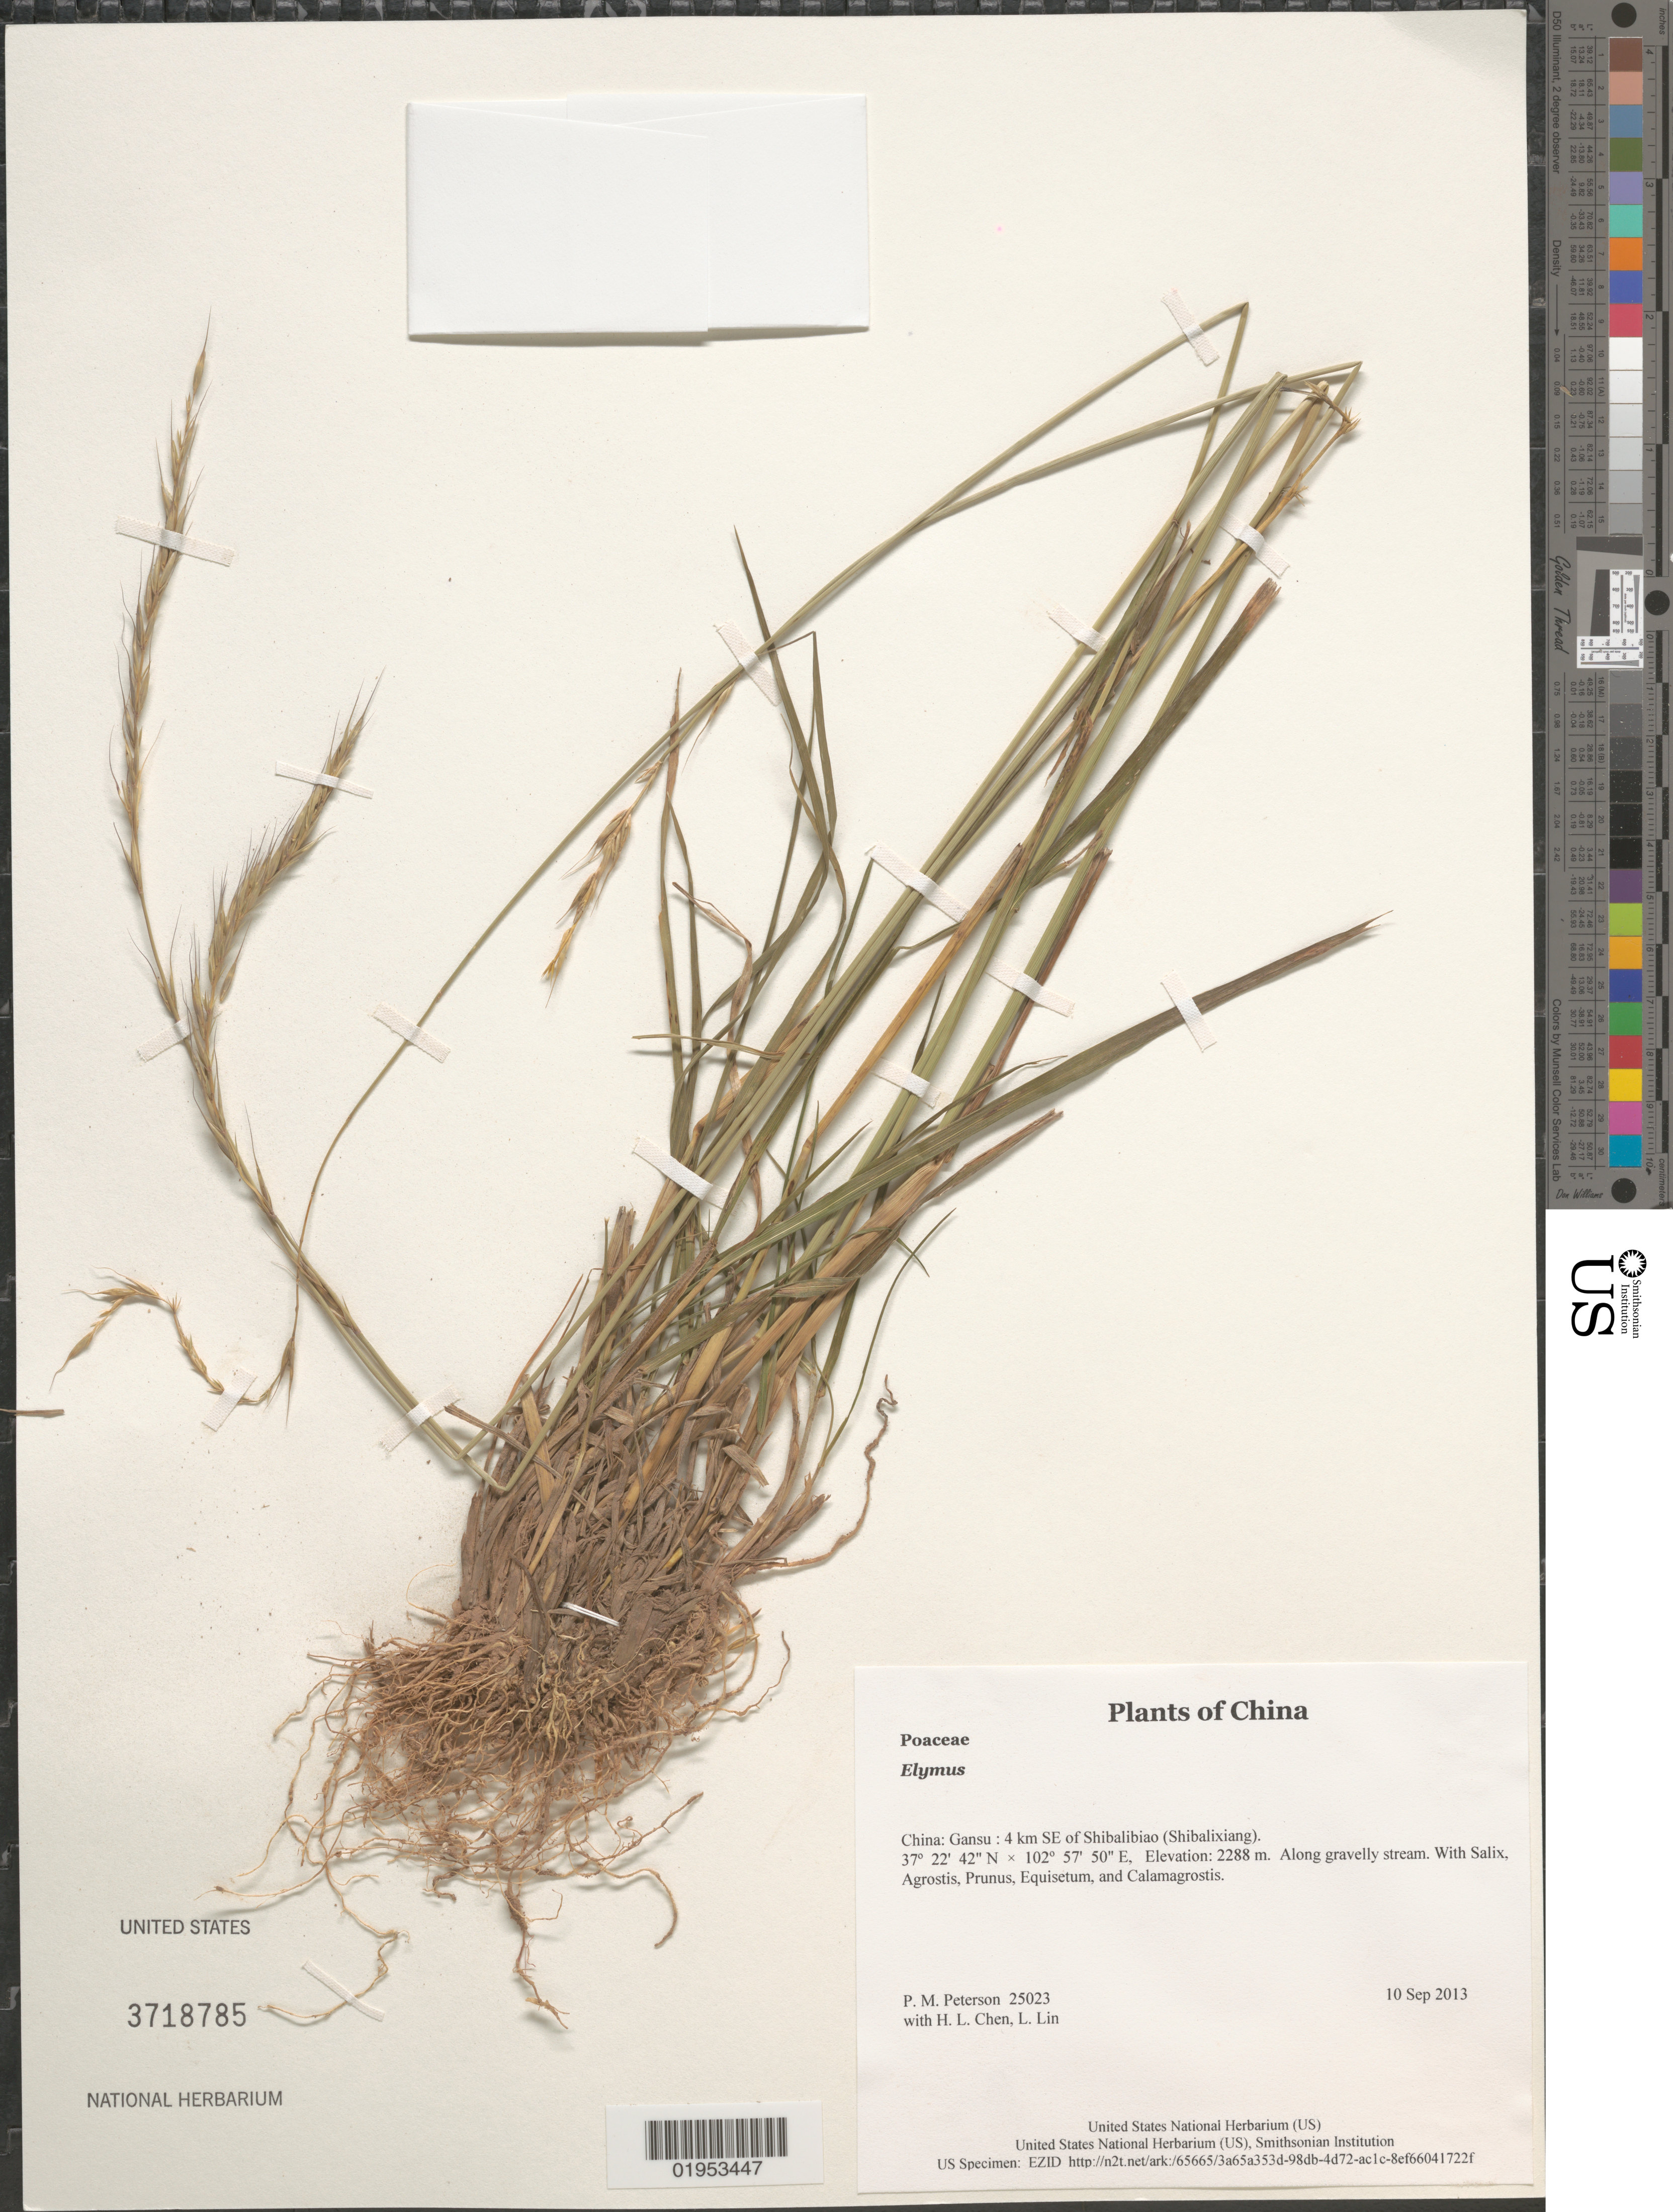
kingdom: Plantae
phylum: Tracheophyta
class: Liliopsida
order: Poales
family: Poaceae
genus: Elymus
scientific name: Elymus sp.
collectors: P. M. Peterson, H. L. Chen & L. Lin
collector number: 25023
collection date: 2013-09-10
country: China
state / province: Gansu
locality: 4 km SE of Shibalibiao (Shibalixiang).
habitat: Along gravelly stream.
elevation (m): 2288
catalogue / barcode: US 3718785